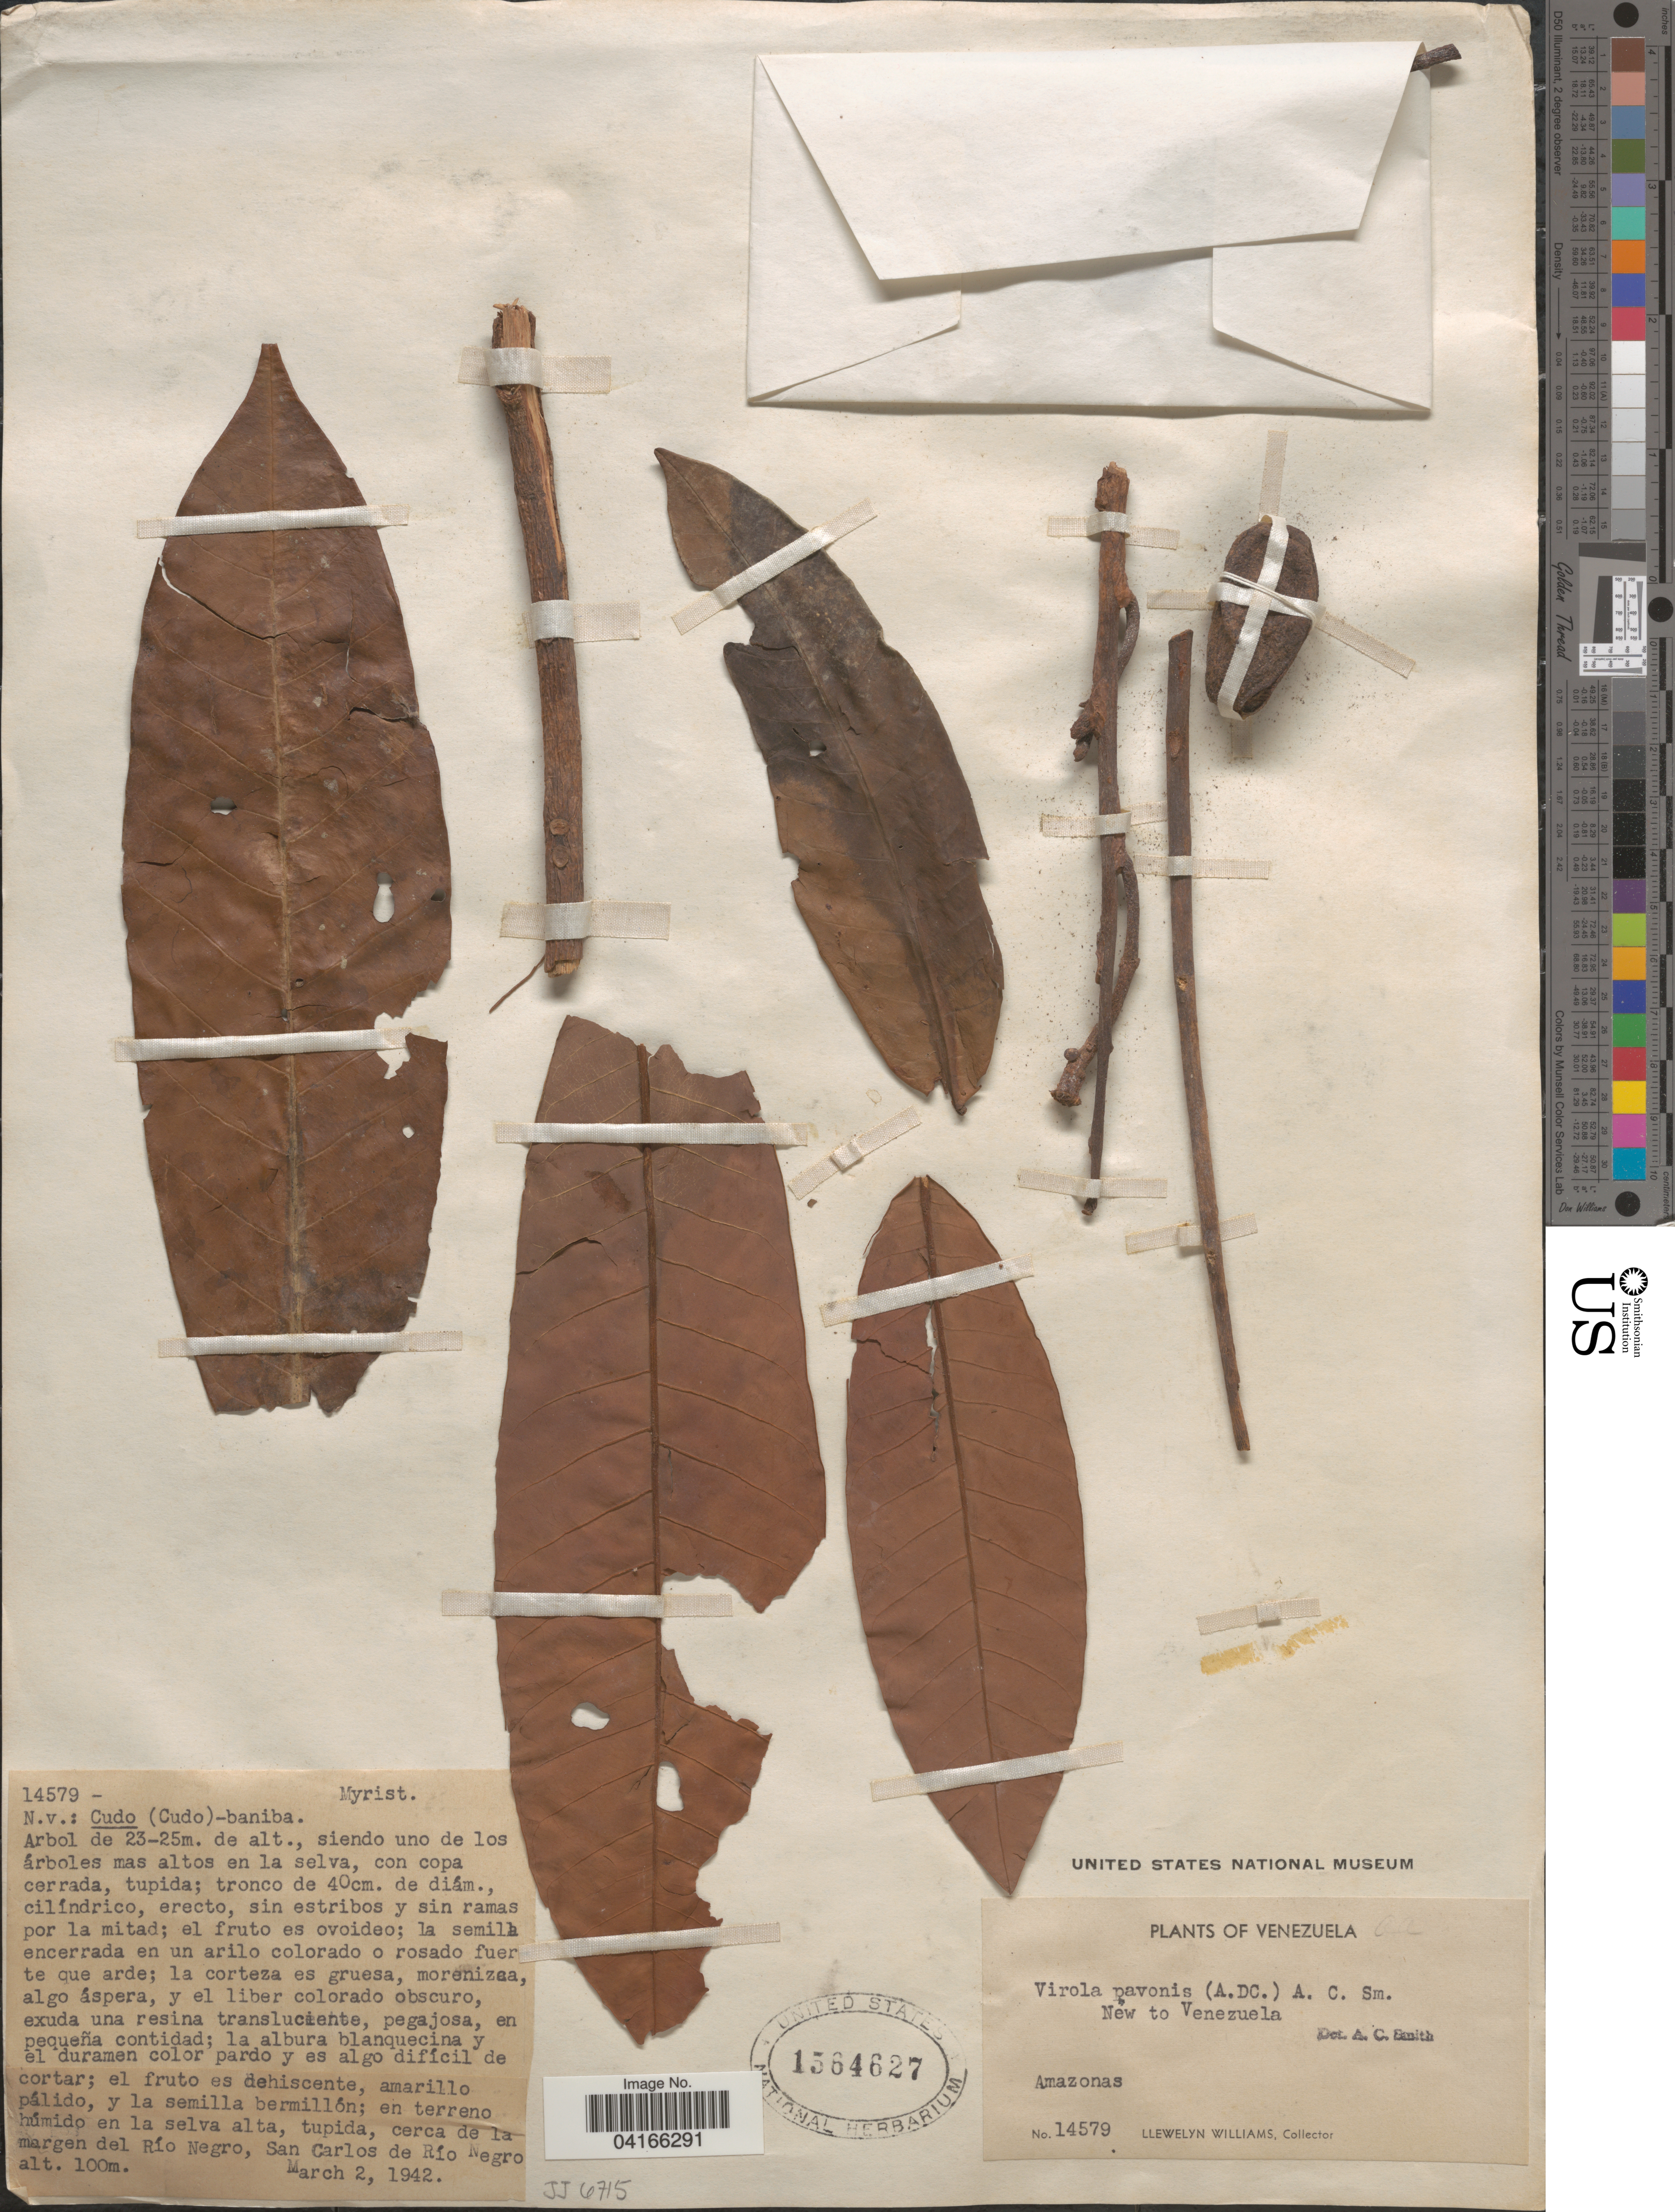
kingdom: Plantae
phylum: Tracheophyta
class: Magnoliopsida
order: Magnoliales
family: Myristicaceae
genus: Virola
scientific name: Virola pavonis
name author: (A. DC.) A.C. Sm.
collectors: Ll. Williams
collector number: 14579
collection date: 1942-03-02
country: Venezuela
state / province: Amazonas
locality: En terreno húmido en la selva alta, tupida, cerca de la margen del Río Negro, San Carlos de Río Negro.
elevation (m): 100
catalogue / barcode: US 1564627